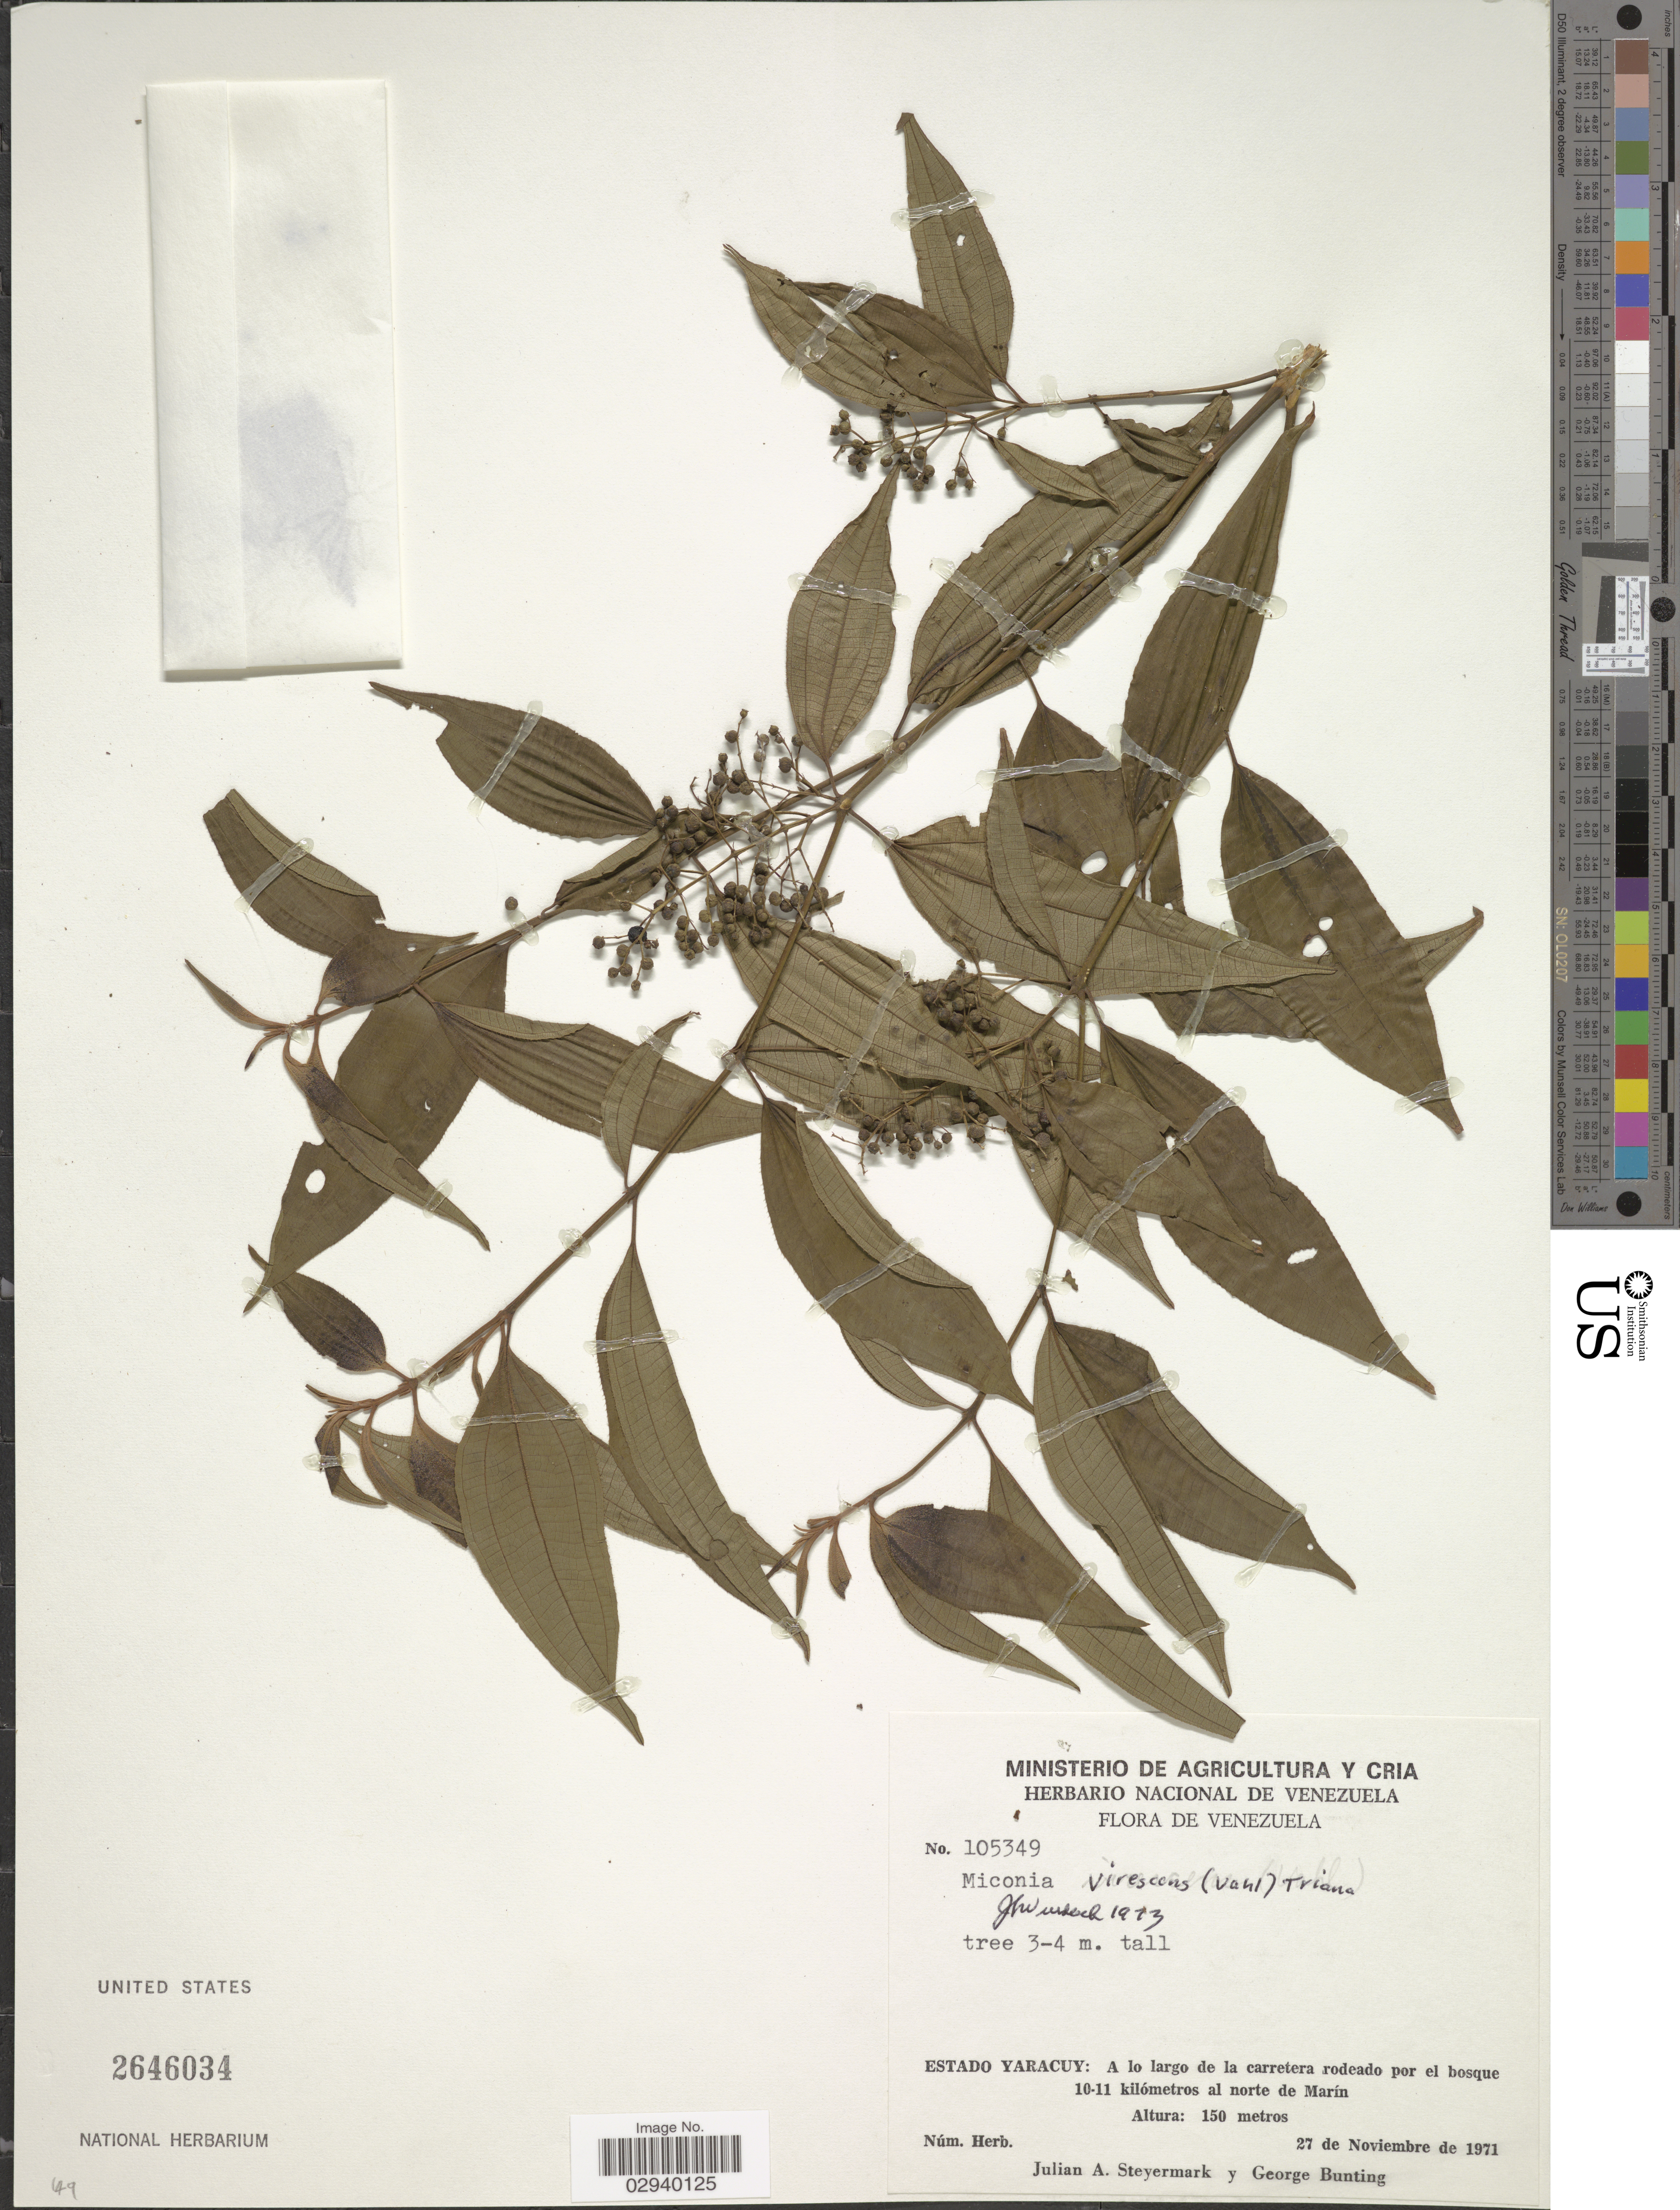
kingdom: Plantae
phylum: Tracheophyta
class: Magnoliopsida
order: Myrtales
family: Melastomataceae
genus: Miconia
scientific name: Miconia laevigata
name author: (L.) D. Don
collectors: J. Steyermark & G. S. Bunting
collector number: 105349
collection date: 1971-11-27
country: Venezuela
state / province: Yaracuy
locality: A lo largo de la carretera rodeado por el bosque 10-11 kilómetros al norte de Marín.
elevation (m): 150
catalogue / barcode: US 2646034